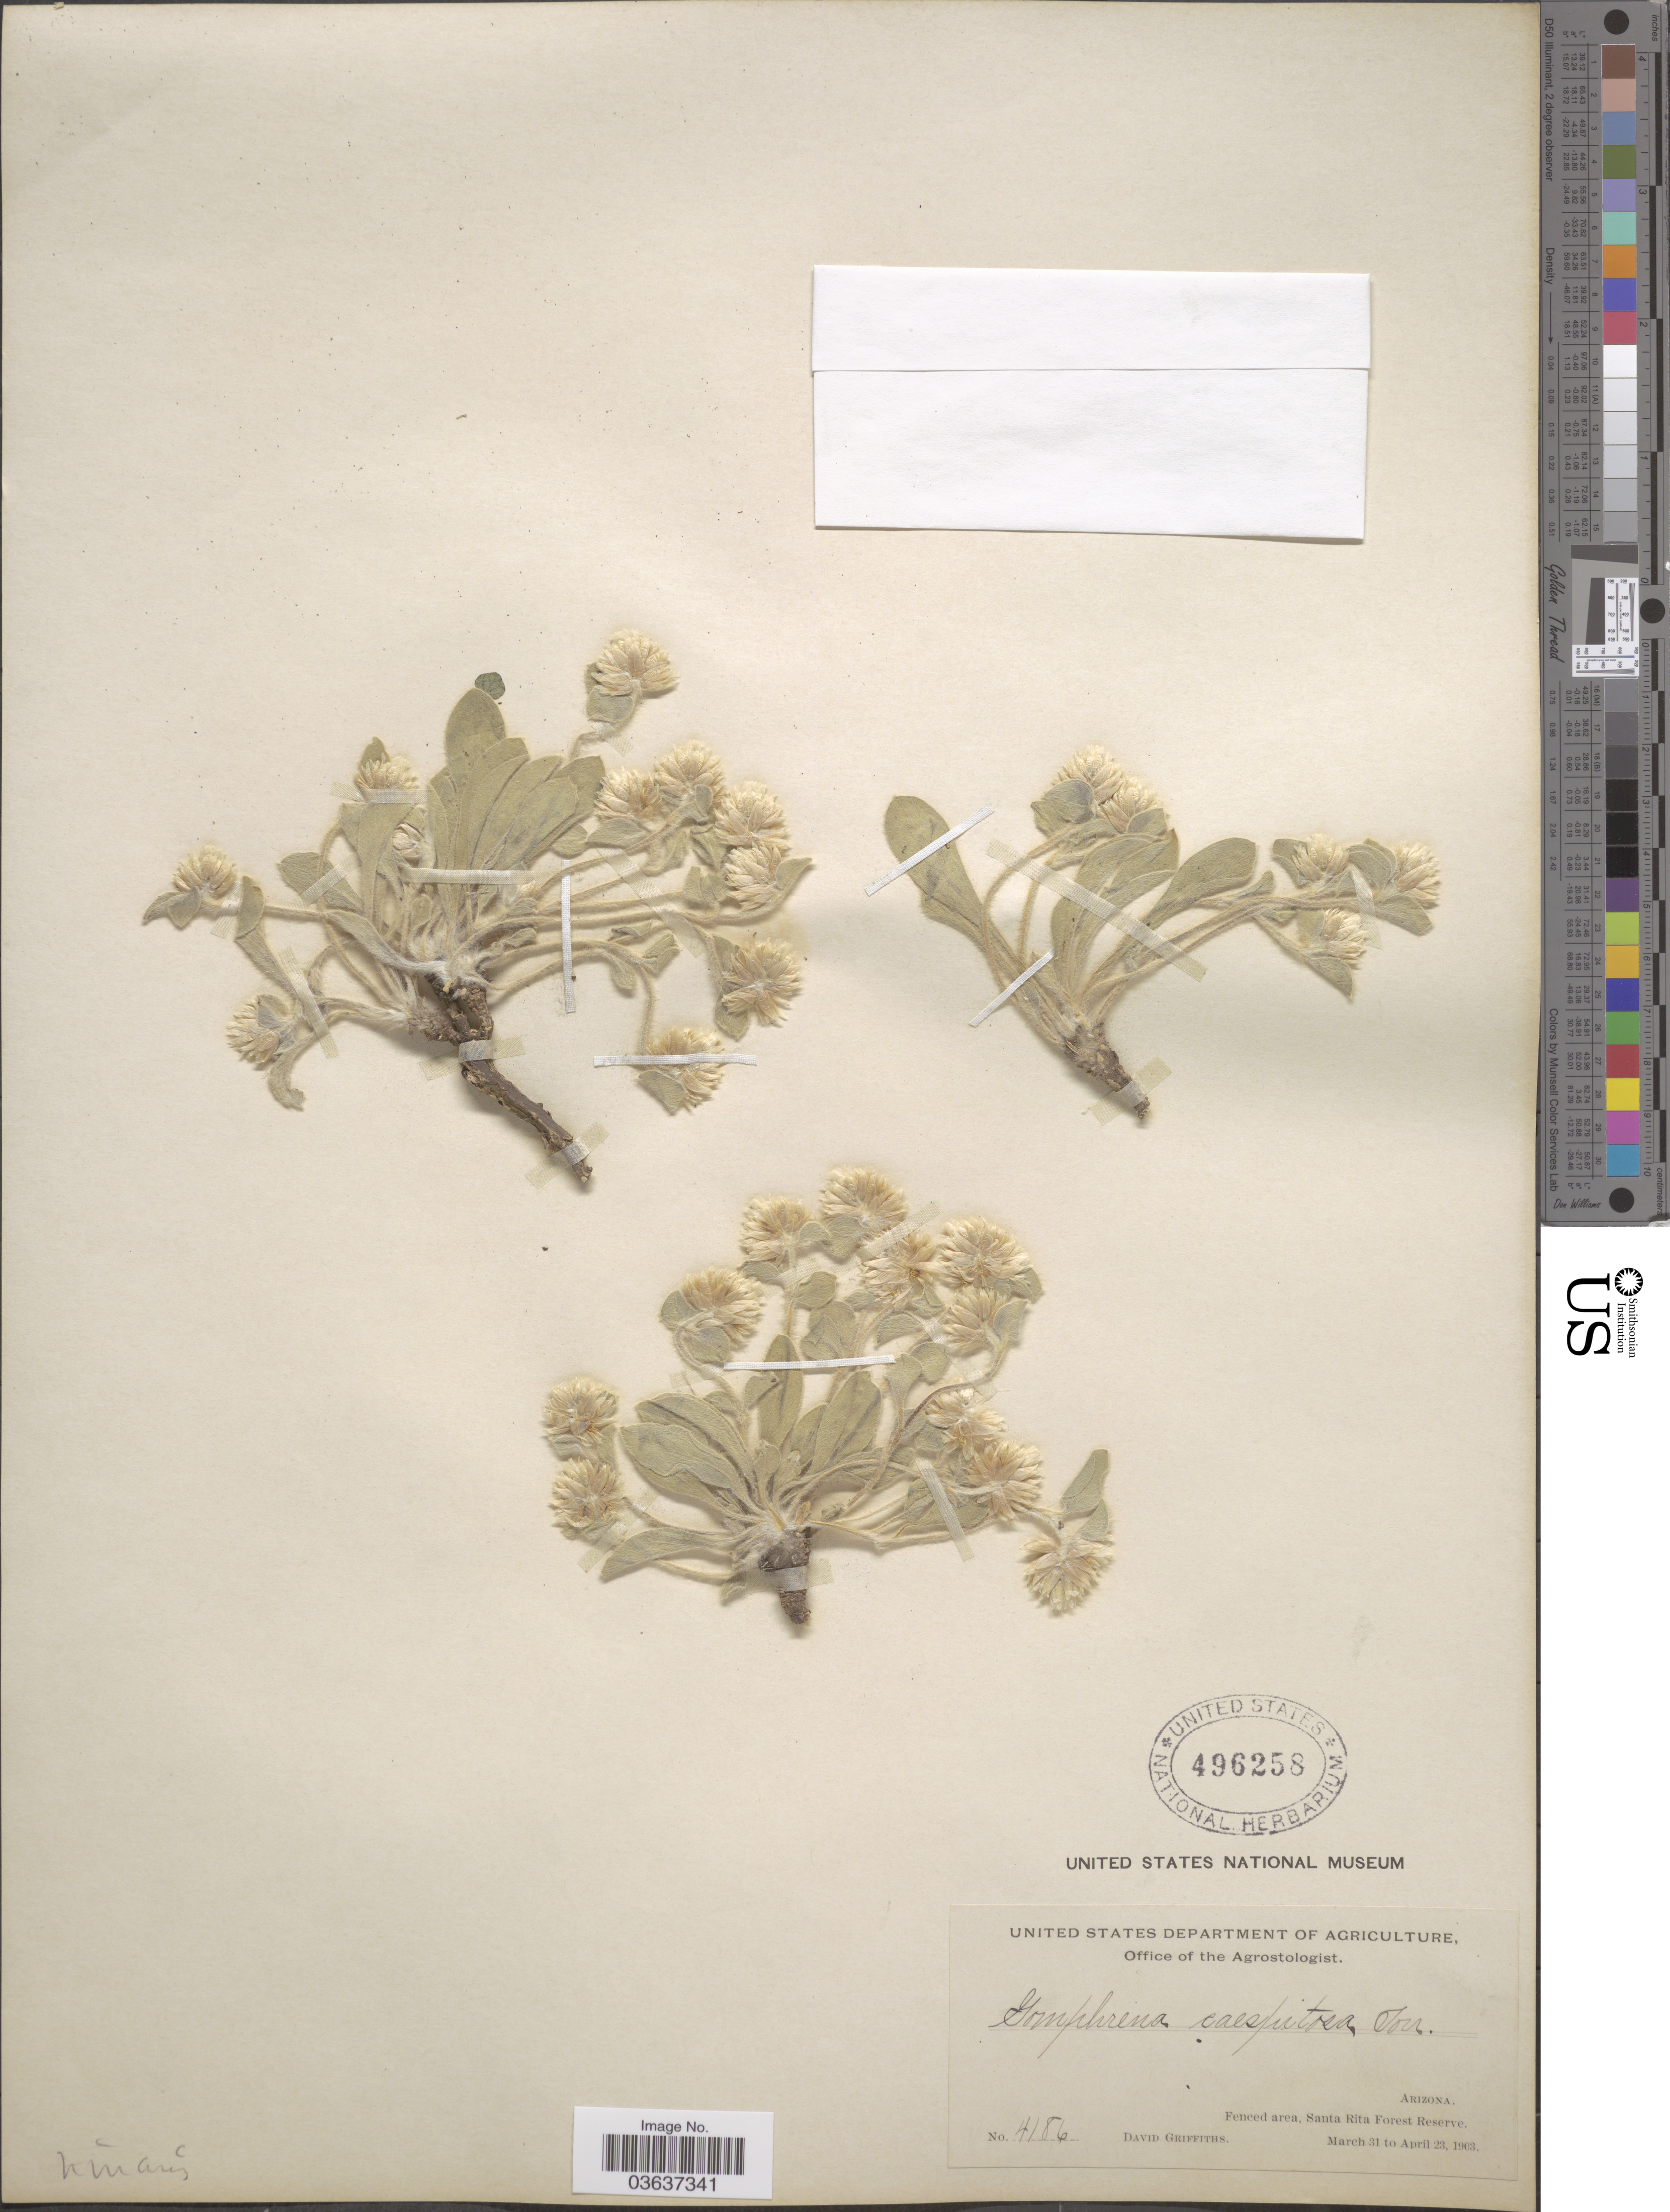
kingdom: Plantae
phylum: Tracheophyta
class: Magnoliopsida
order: Caryophyllales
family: Amaranthaceae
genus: Gomphrena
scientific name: Gomphrena caespitosa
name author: Torr. in Emory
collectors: D. Griffiths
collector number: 4186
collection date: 1903-03-31/1903-04-23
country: United States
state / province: Arizona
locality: Fenced area, Santa Rita Forest Reserve.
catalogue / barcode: US 496258